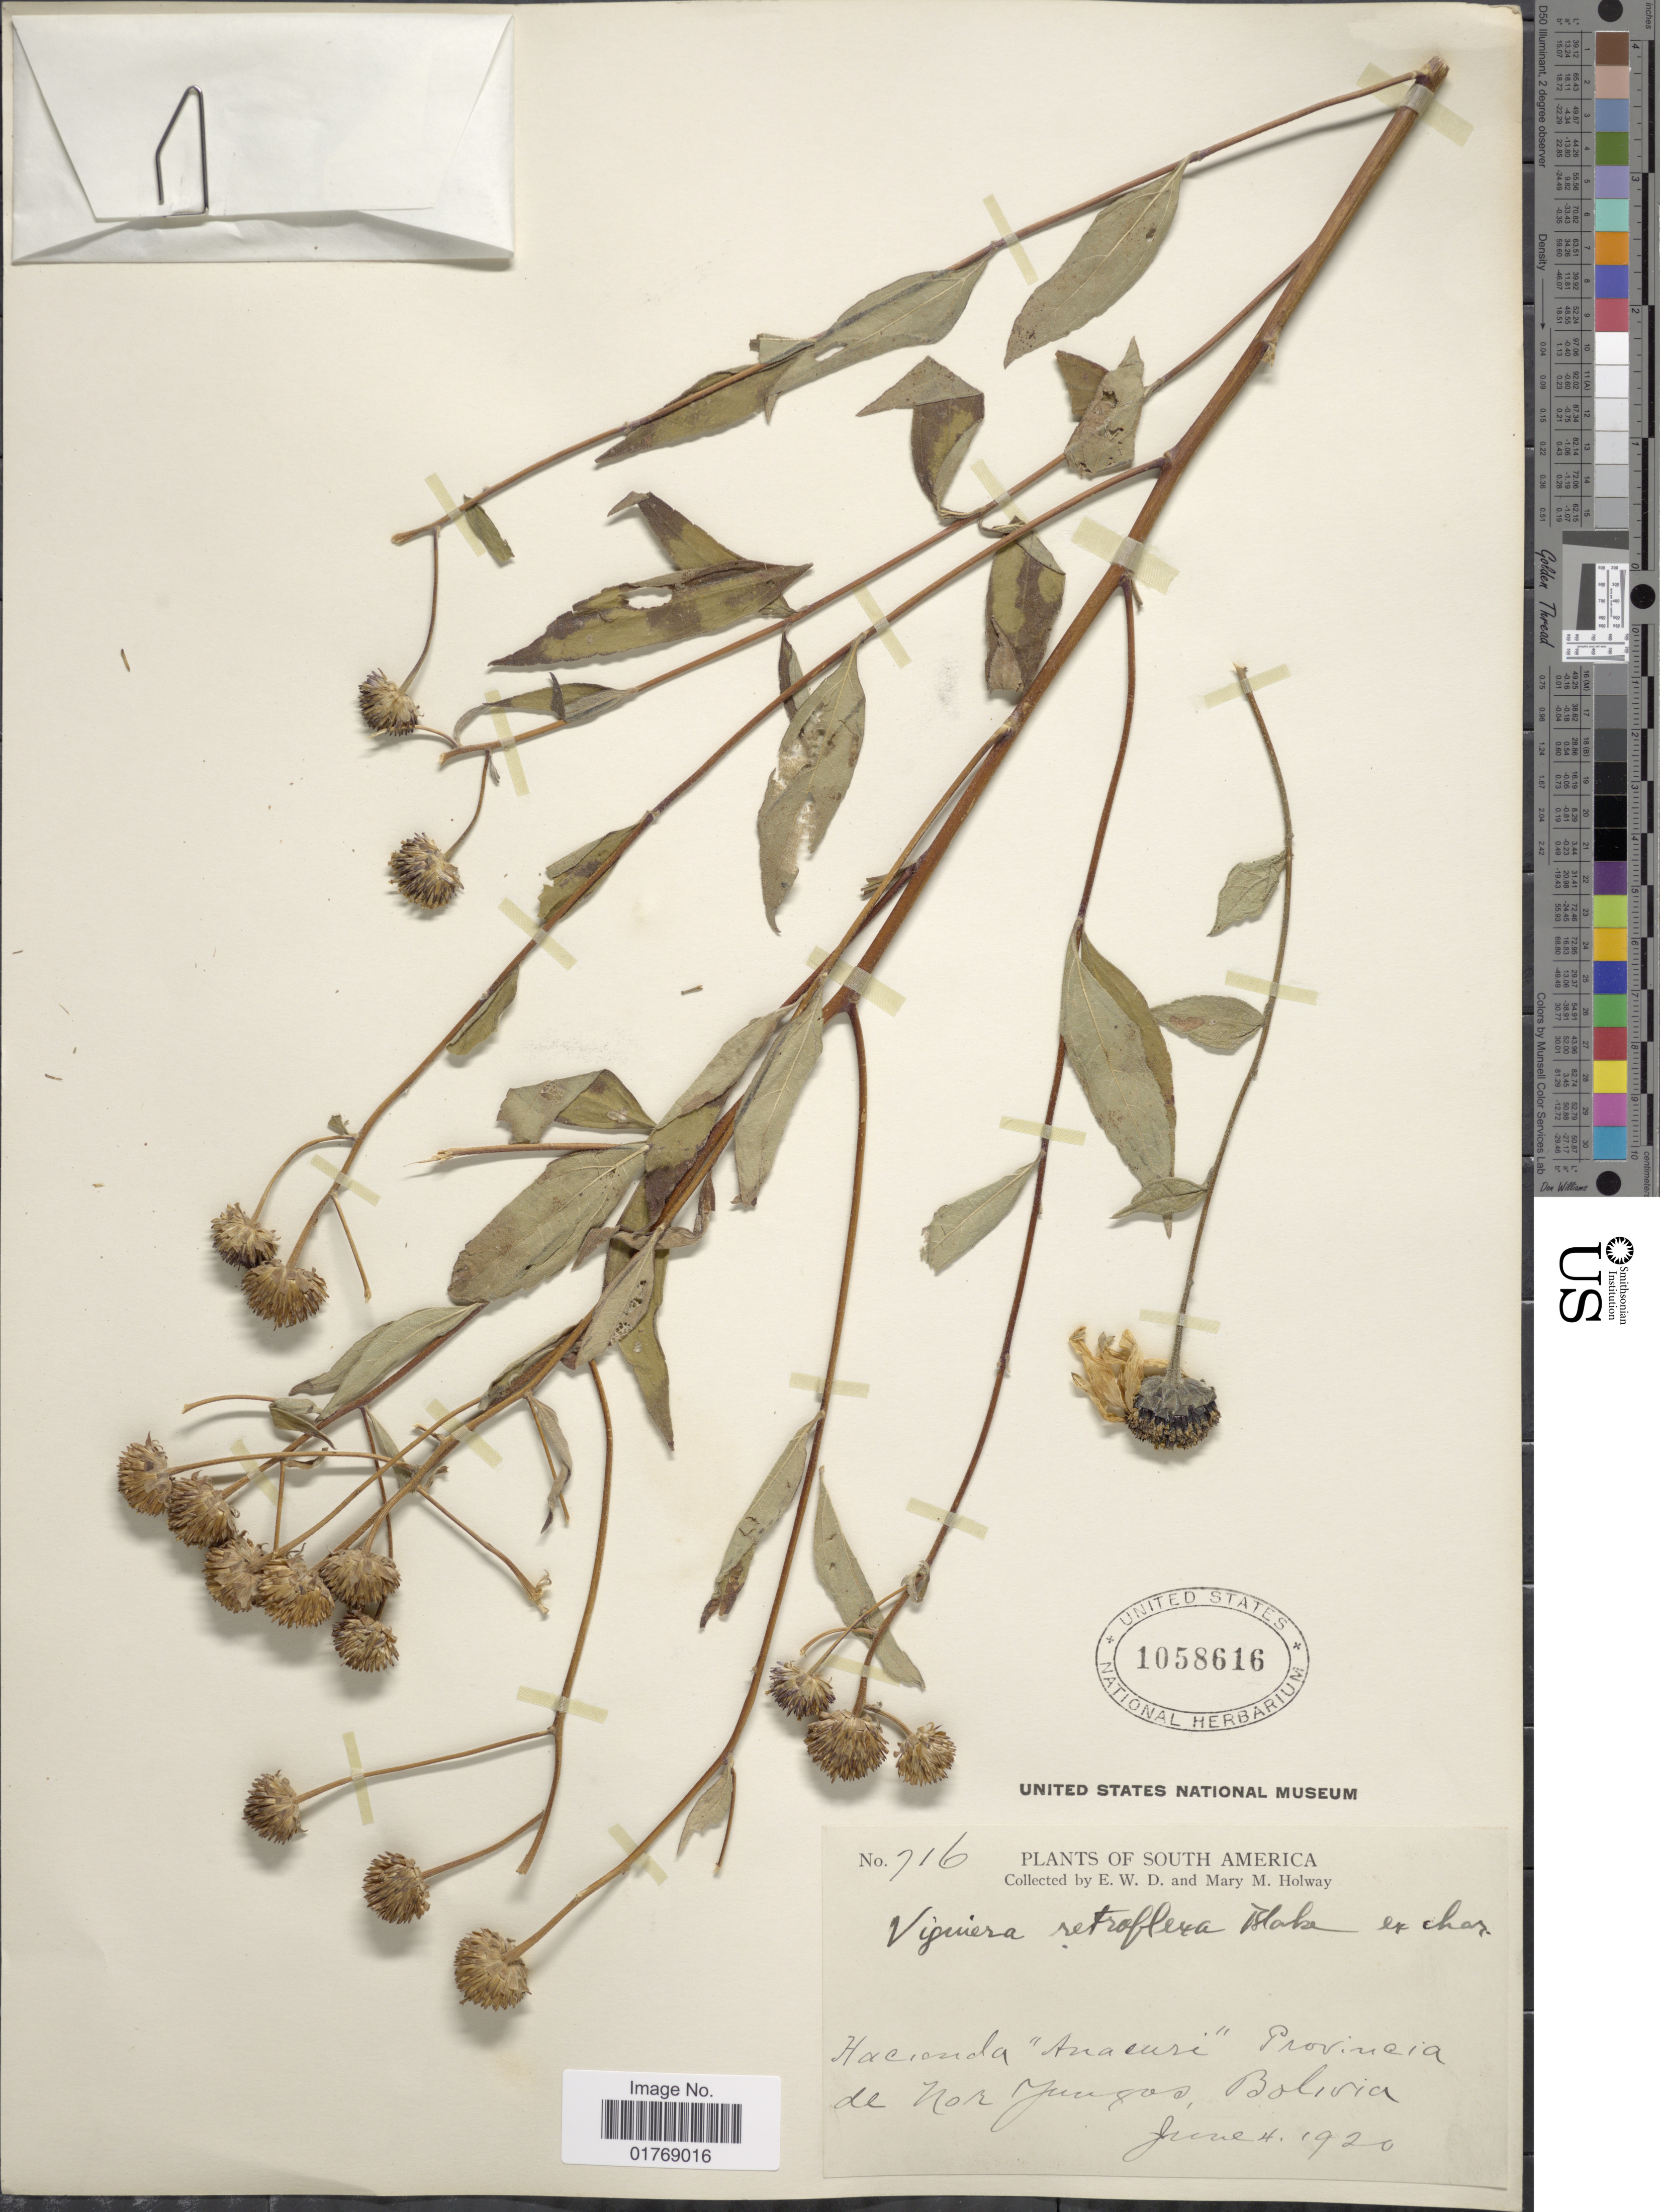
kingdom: Plantae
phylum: Tracheophyta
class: Magnoliopsida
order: Asterales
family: Asteraceae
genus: Viguiera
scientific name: Viguiera retroflexa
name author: Blake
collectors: E. W. D. Holway & M. M. Holway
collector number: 716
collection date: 1920-06-04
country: Bolivia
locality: Hacienda "Anacuri" Provincia de Nor Jungas, Bolivia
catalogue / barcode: US 1058616